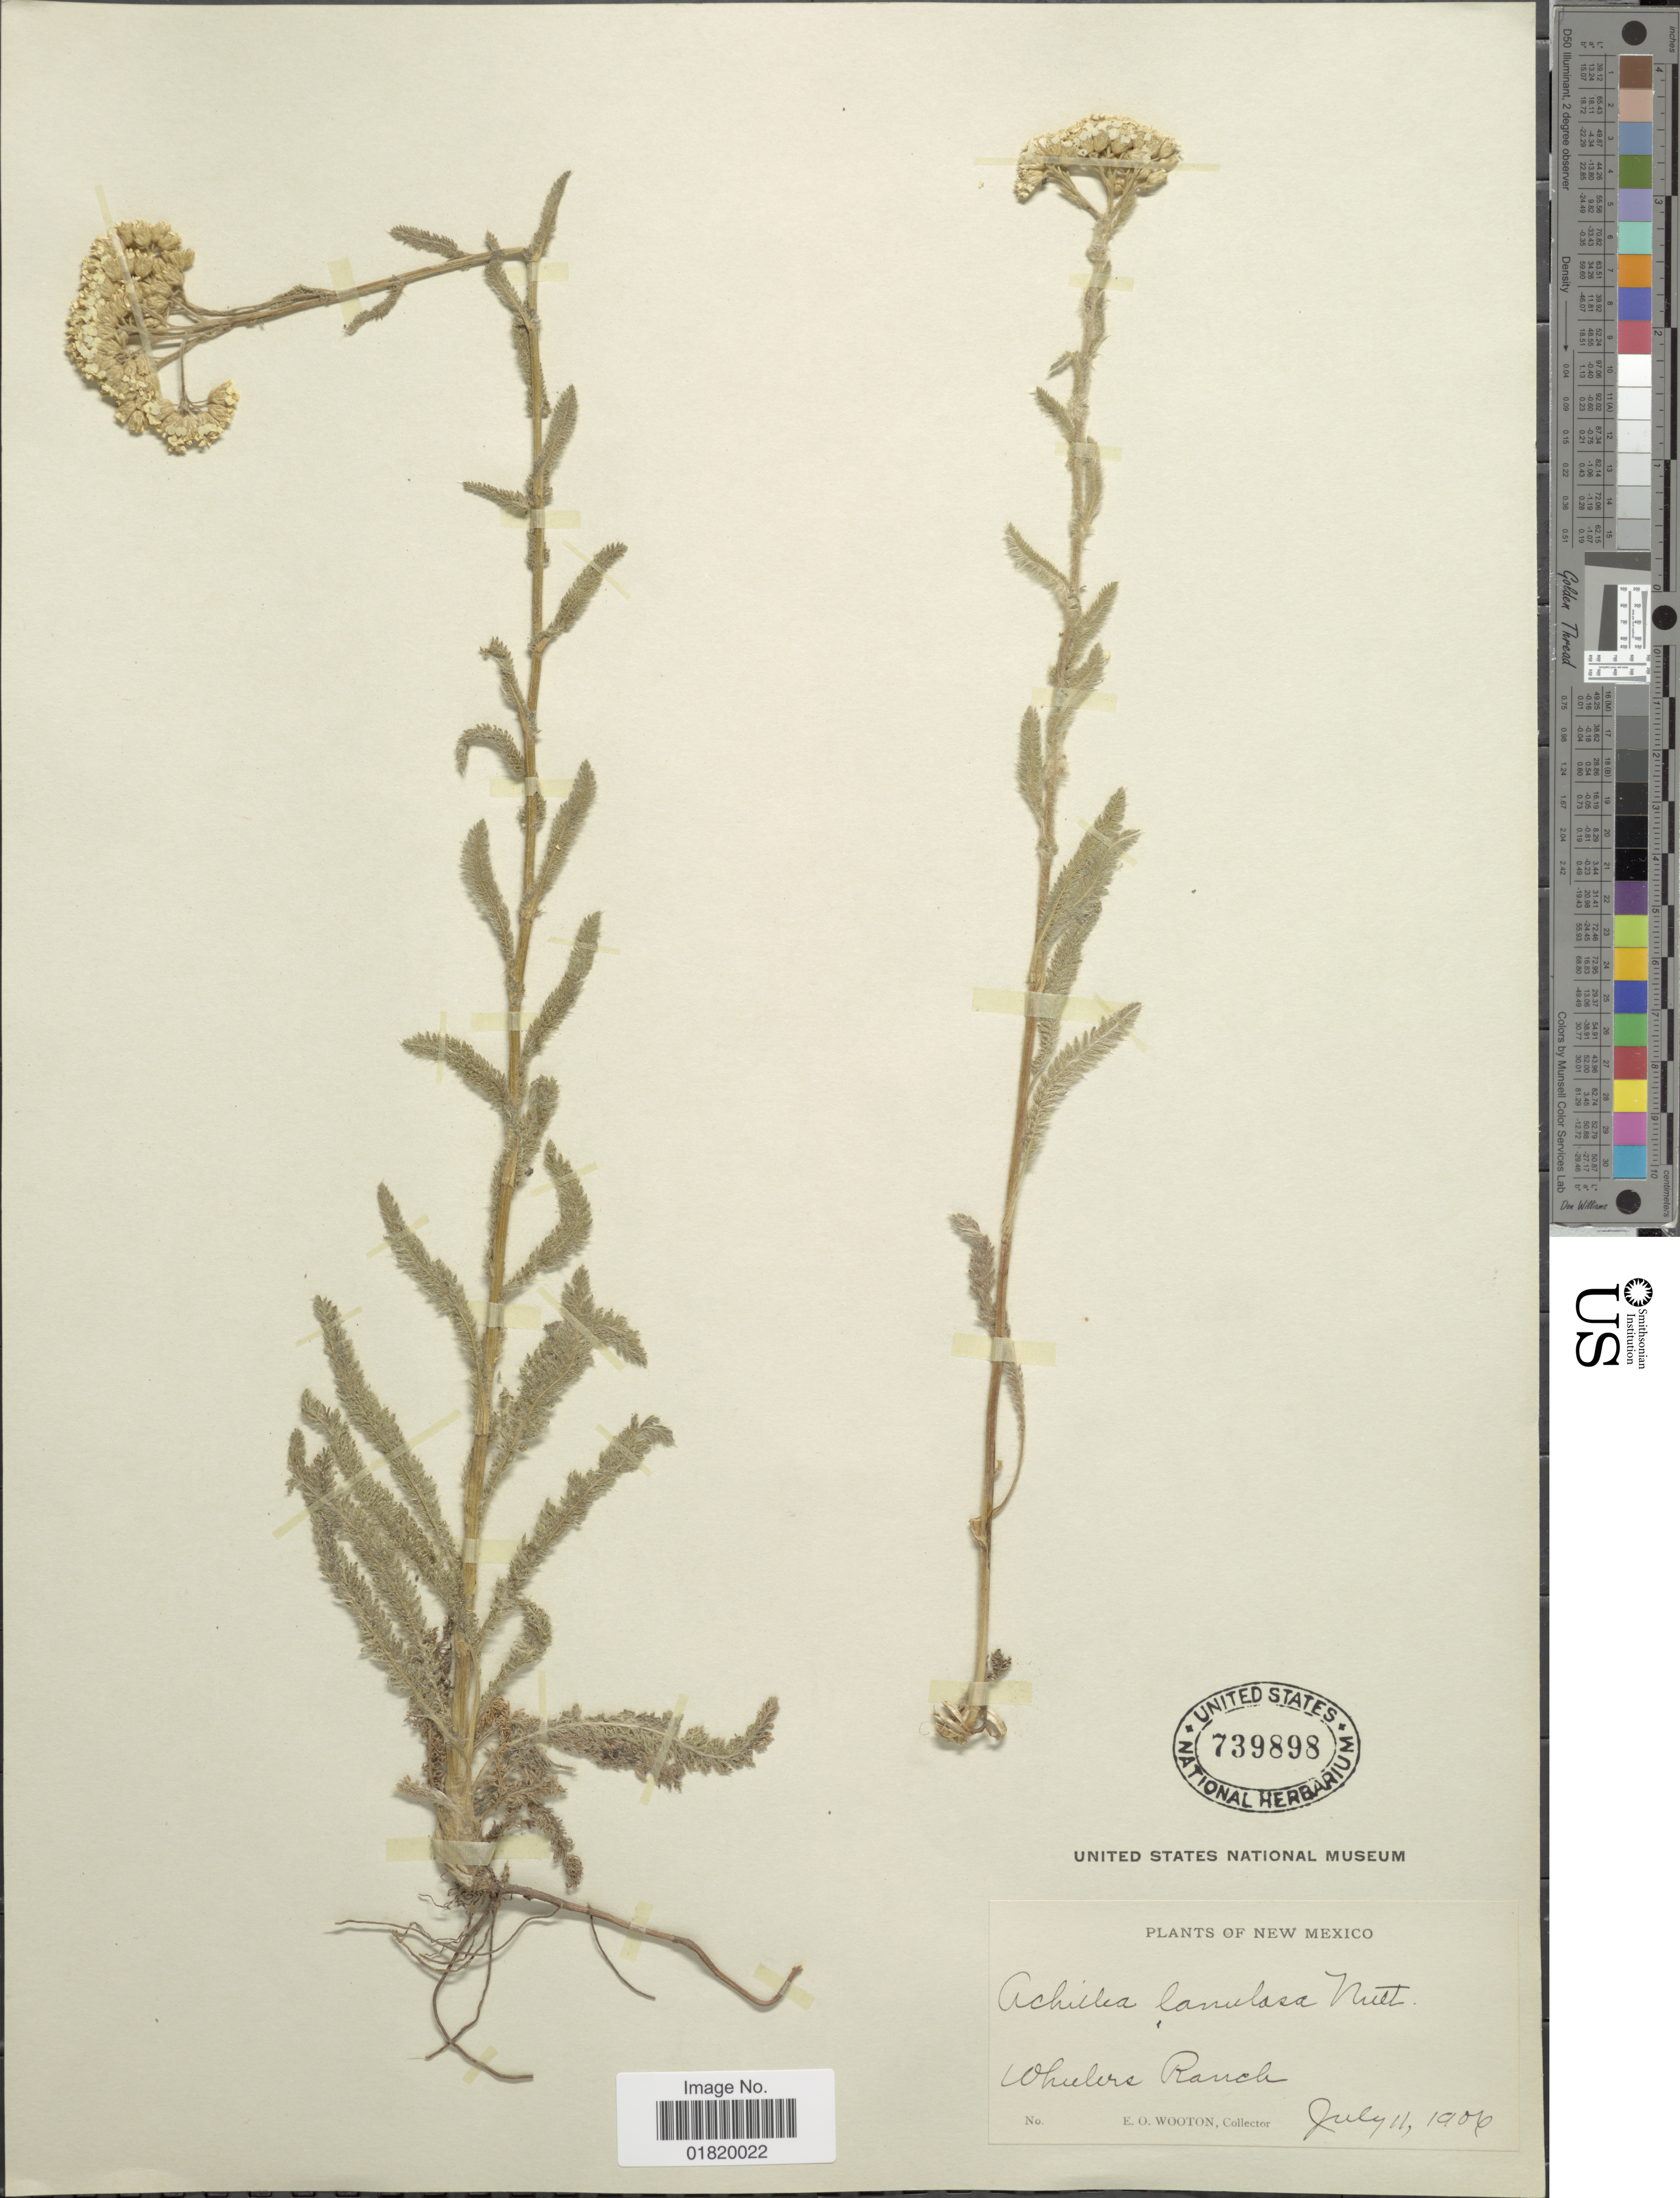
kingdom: Plantae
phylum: Tracheophyta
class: Magnoliopsida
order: Asterales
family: Asteraceae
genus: Achillea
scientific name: Achillea lanulosa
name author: Nutt.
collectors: E. O. Wooton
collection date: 1906-07-11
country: United States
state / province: New Mexico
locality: Wheelers Ranch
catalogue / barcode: US 739898